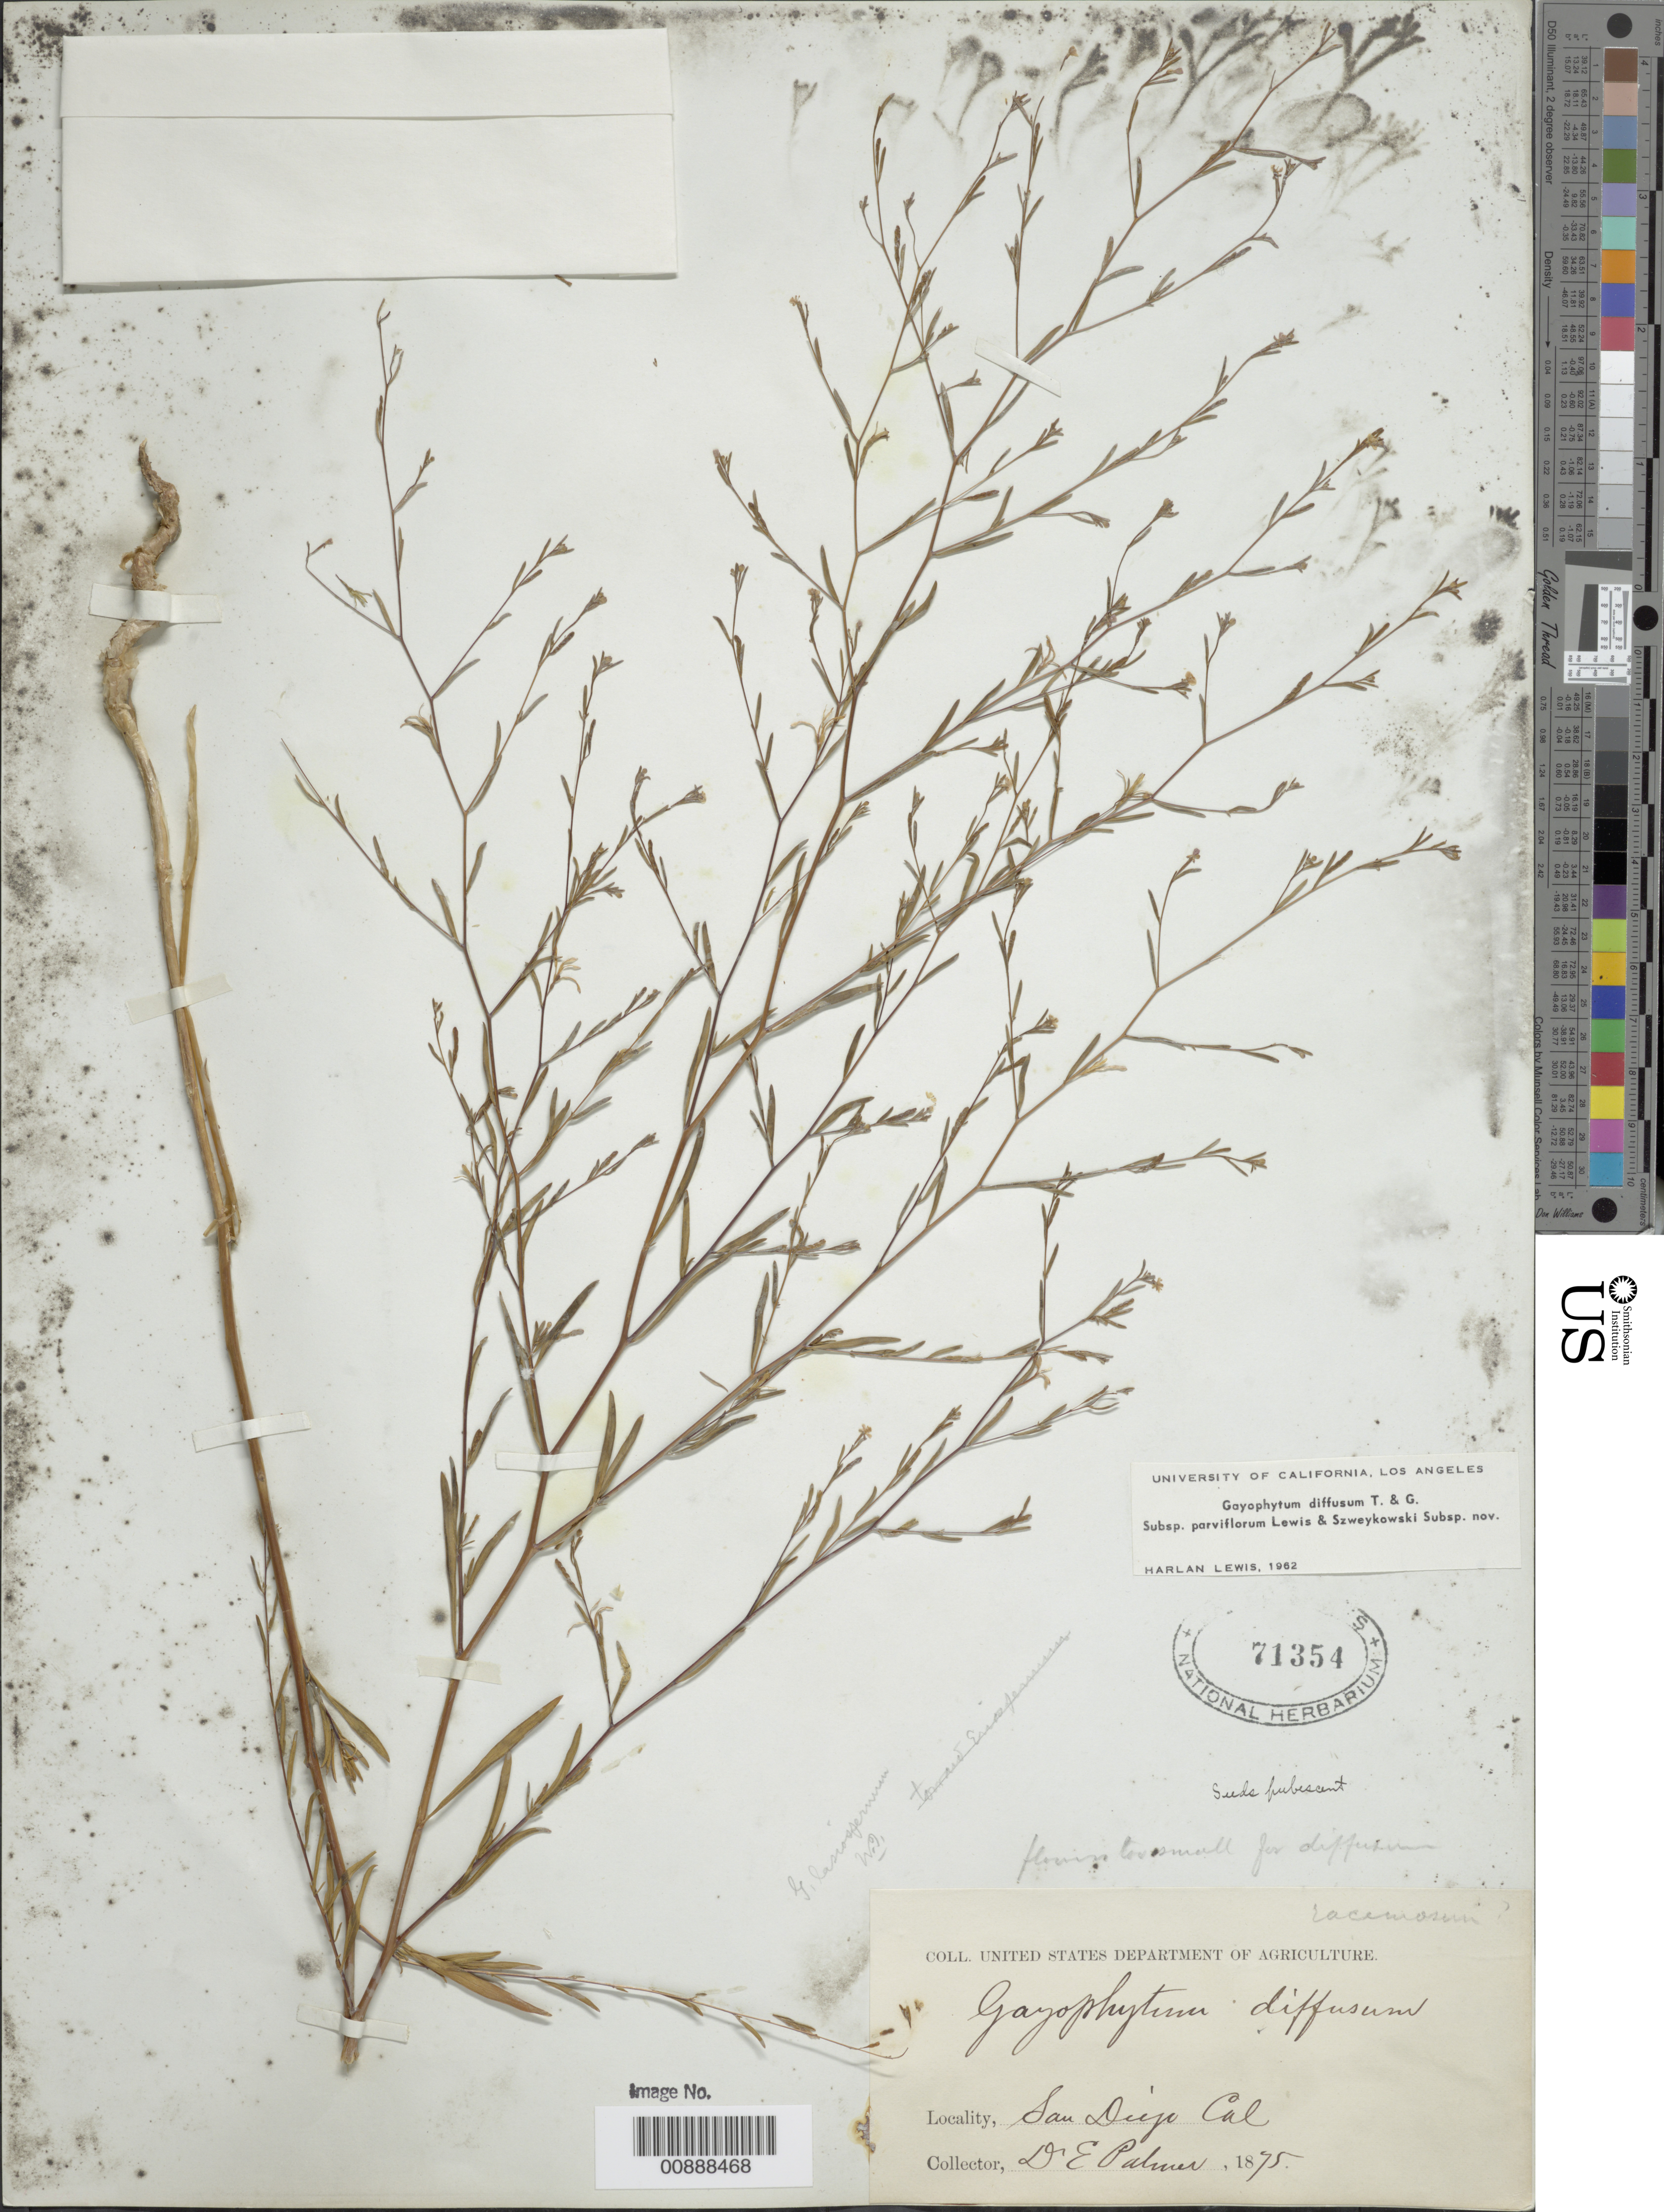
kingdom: Plantae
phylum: Tracheophyta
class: Magnoliopsida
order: Myrtales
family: Onagraceae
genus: Gayophytum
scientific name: Gayophytum diffusum subsp. parviflorum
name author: F. H. Lewis & Szweyk.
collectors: E. Palmer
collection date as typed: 1875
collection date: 1875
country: United States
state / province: California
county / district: San Diego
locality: San Diego, California.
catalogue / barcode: US 71354